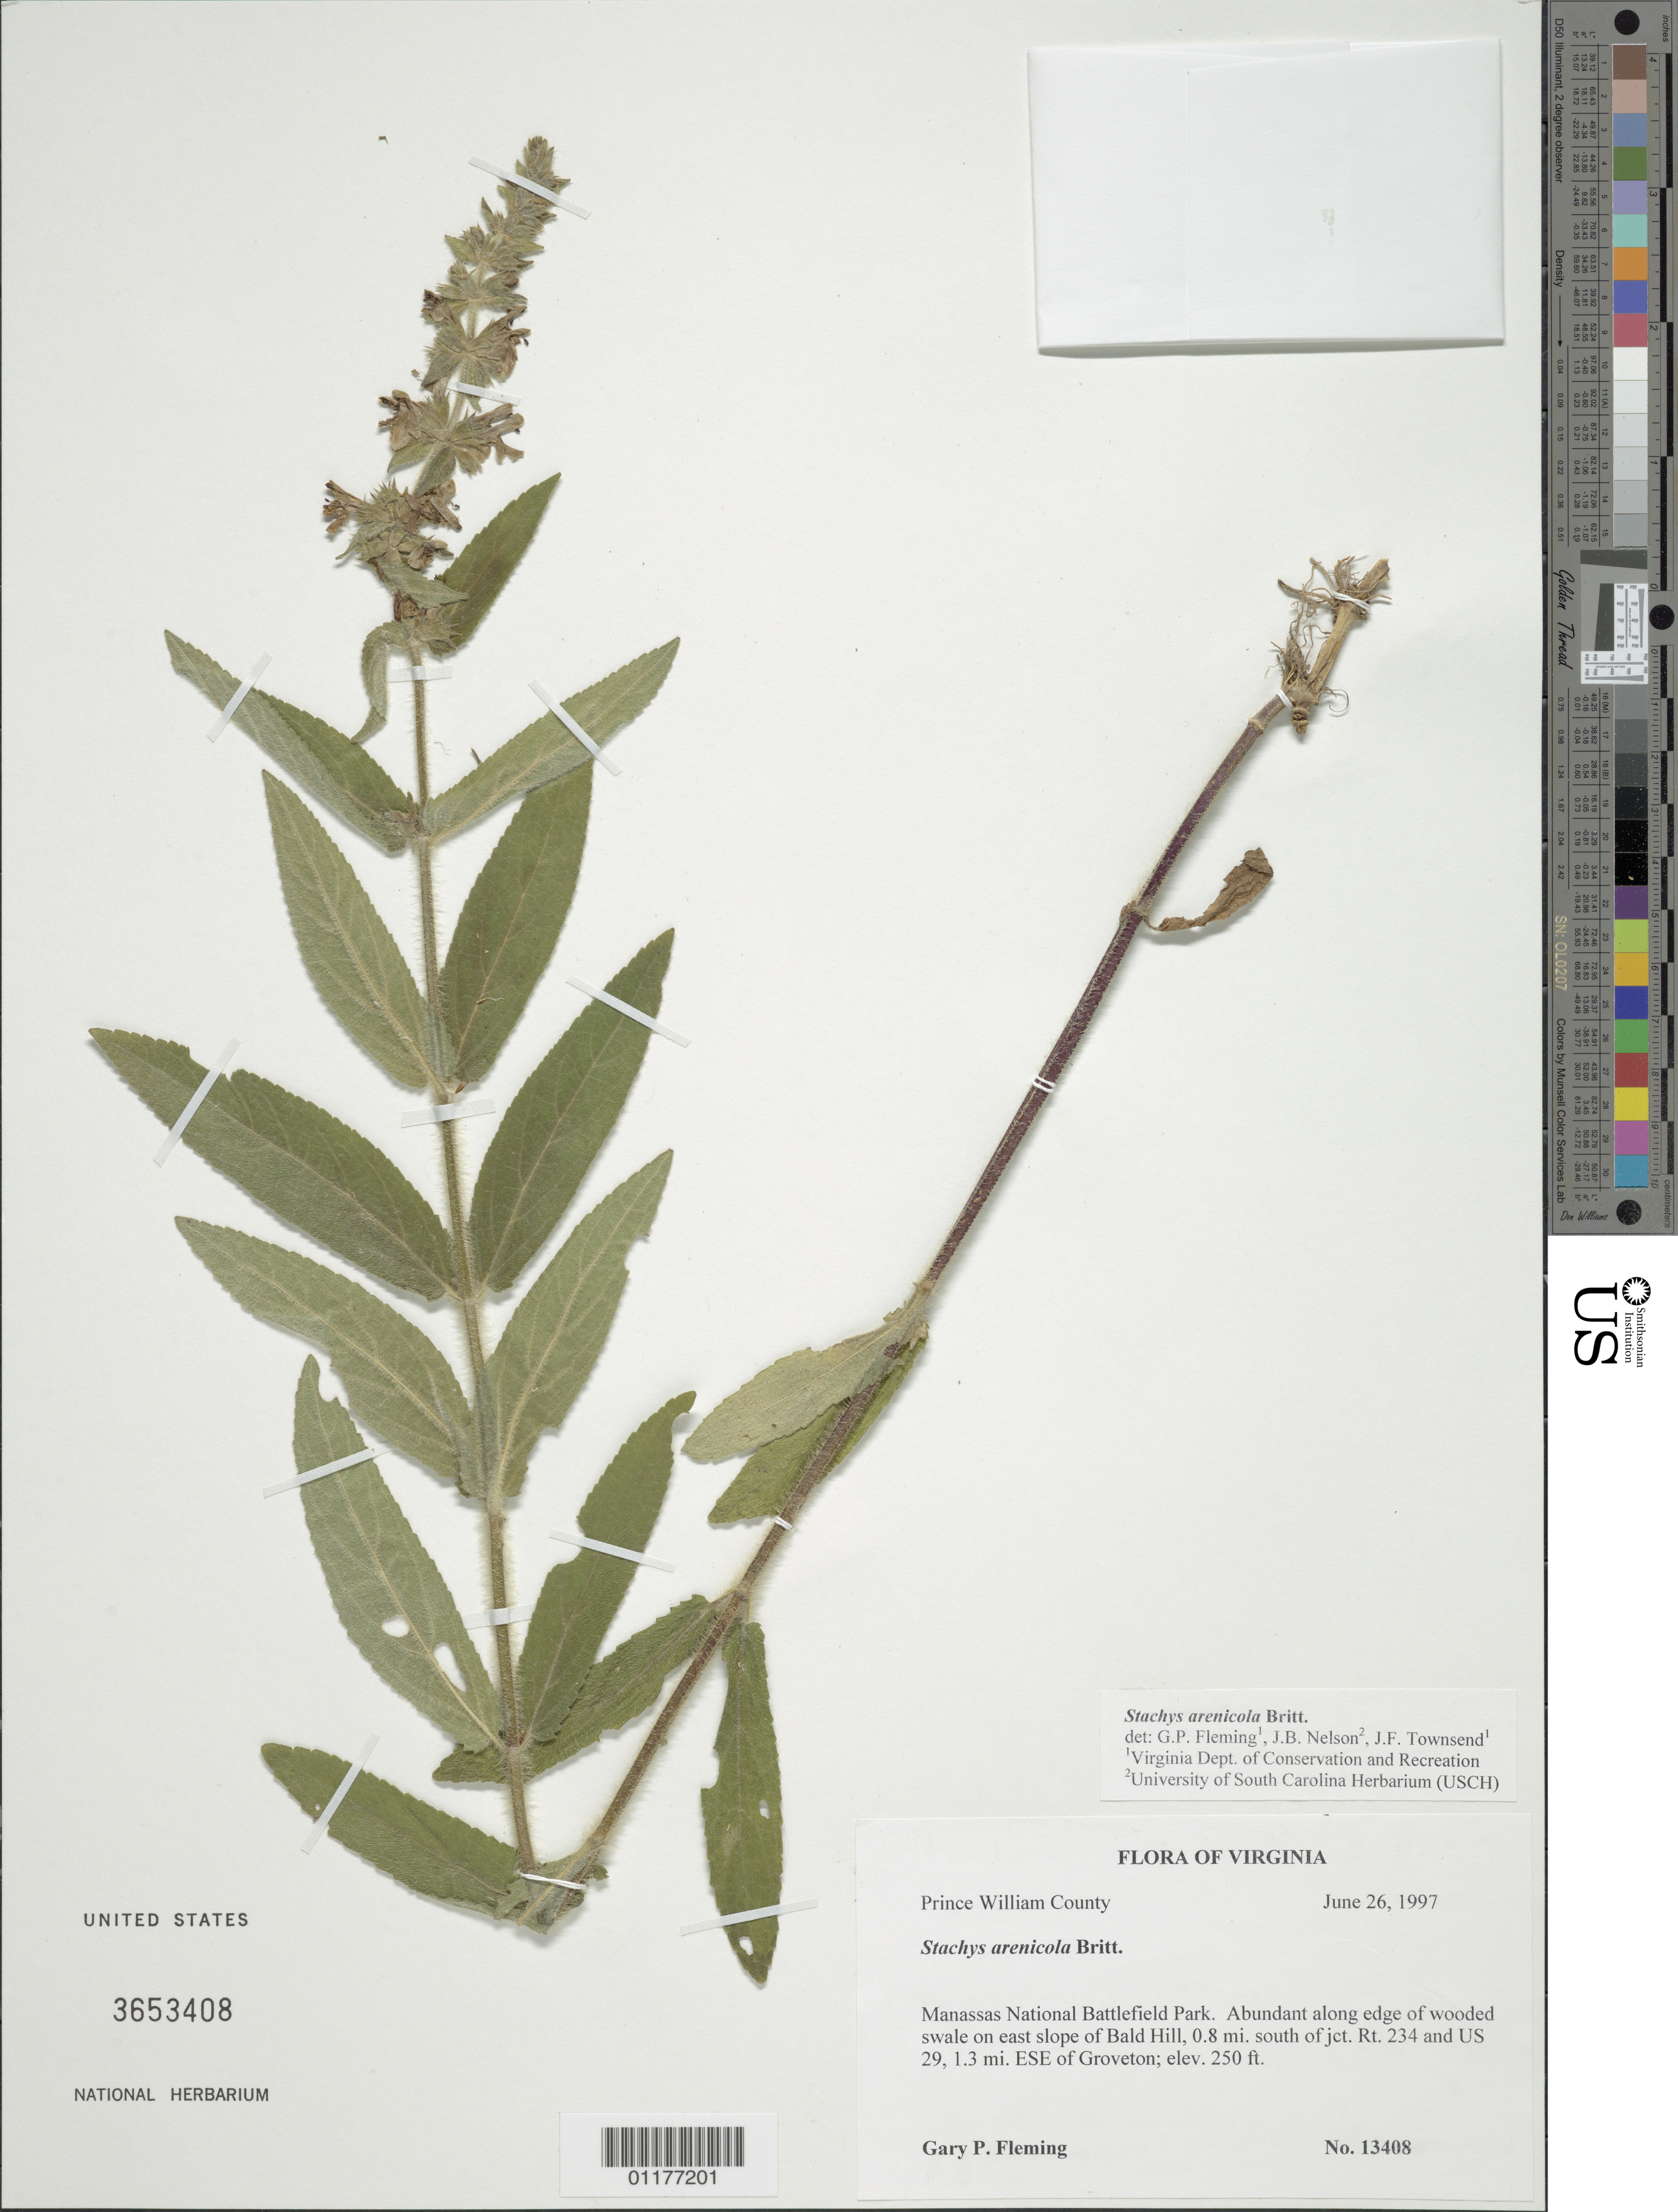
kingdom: Plantae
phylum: Tracheophyta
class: Magnoliopsida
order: Lamiales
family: Lamiaceae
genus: Stachys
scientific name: Stachys arenicola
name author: Britton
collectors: G. Fleming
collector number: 13408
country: United States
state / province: Virginia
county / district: Prince William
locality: Manassas National Battlefield Park, E slope of Balld Hill, S of juctl Rt. 234 and US 29, ESE of Groveton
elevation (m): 76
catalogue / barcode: US 3653408